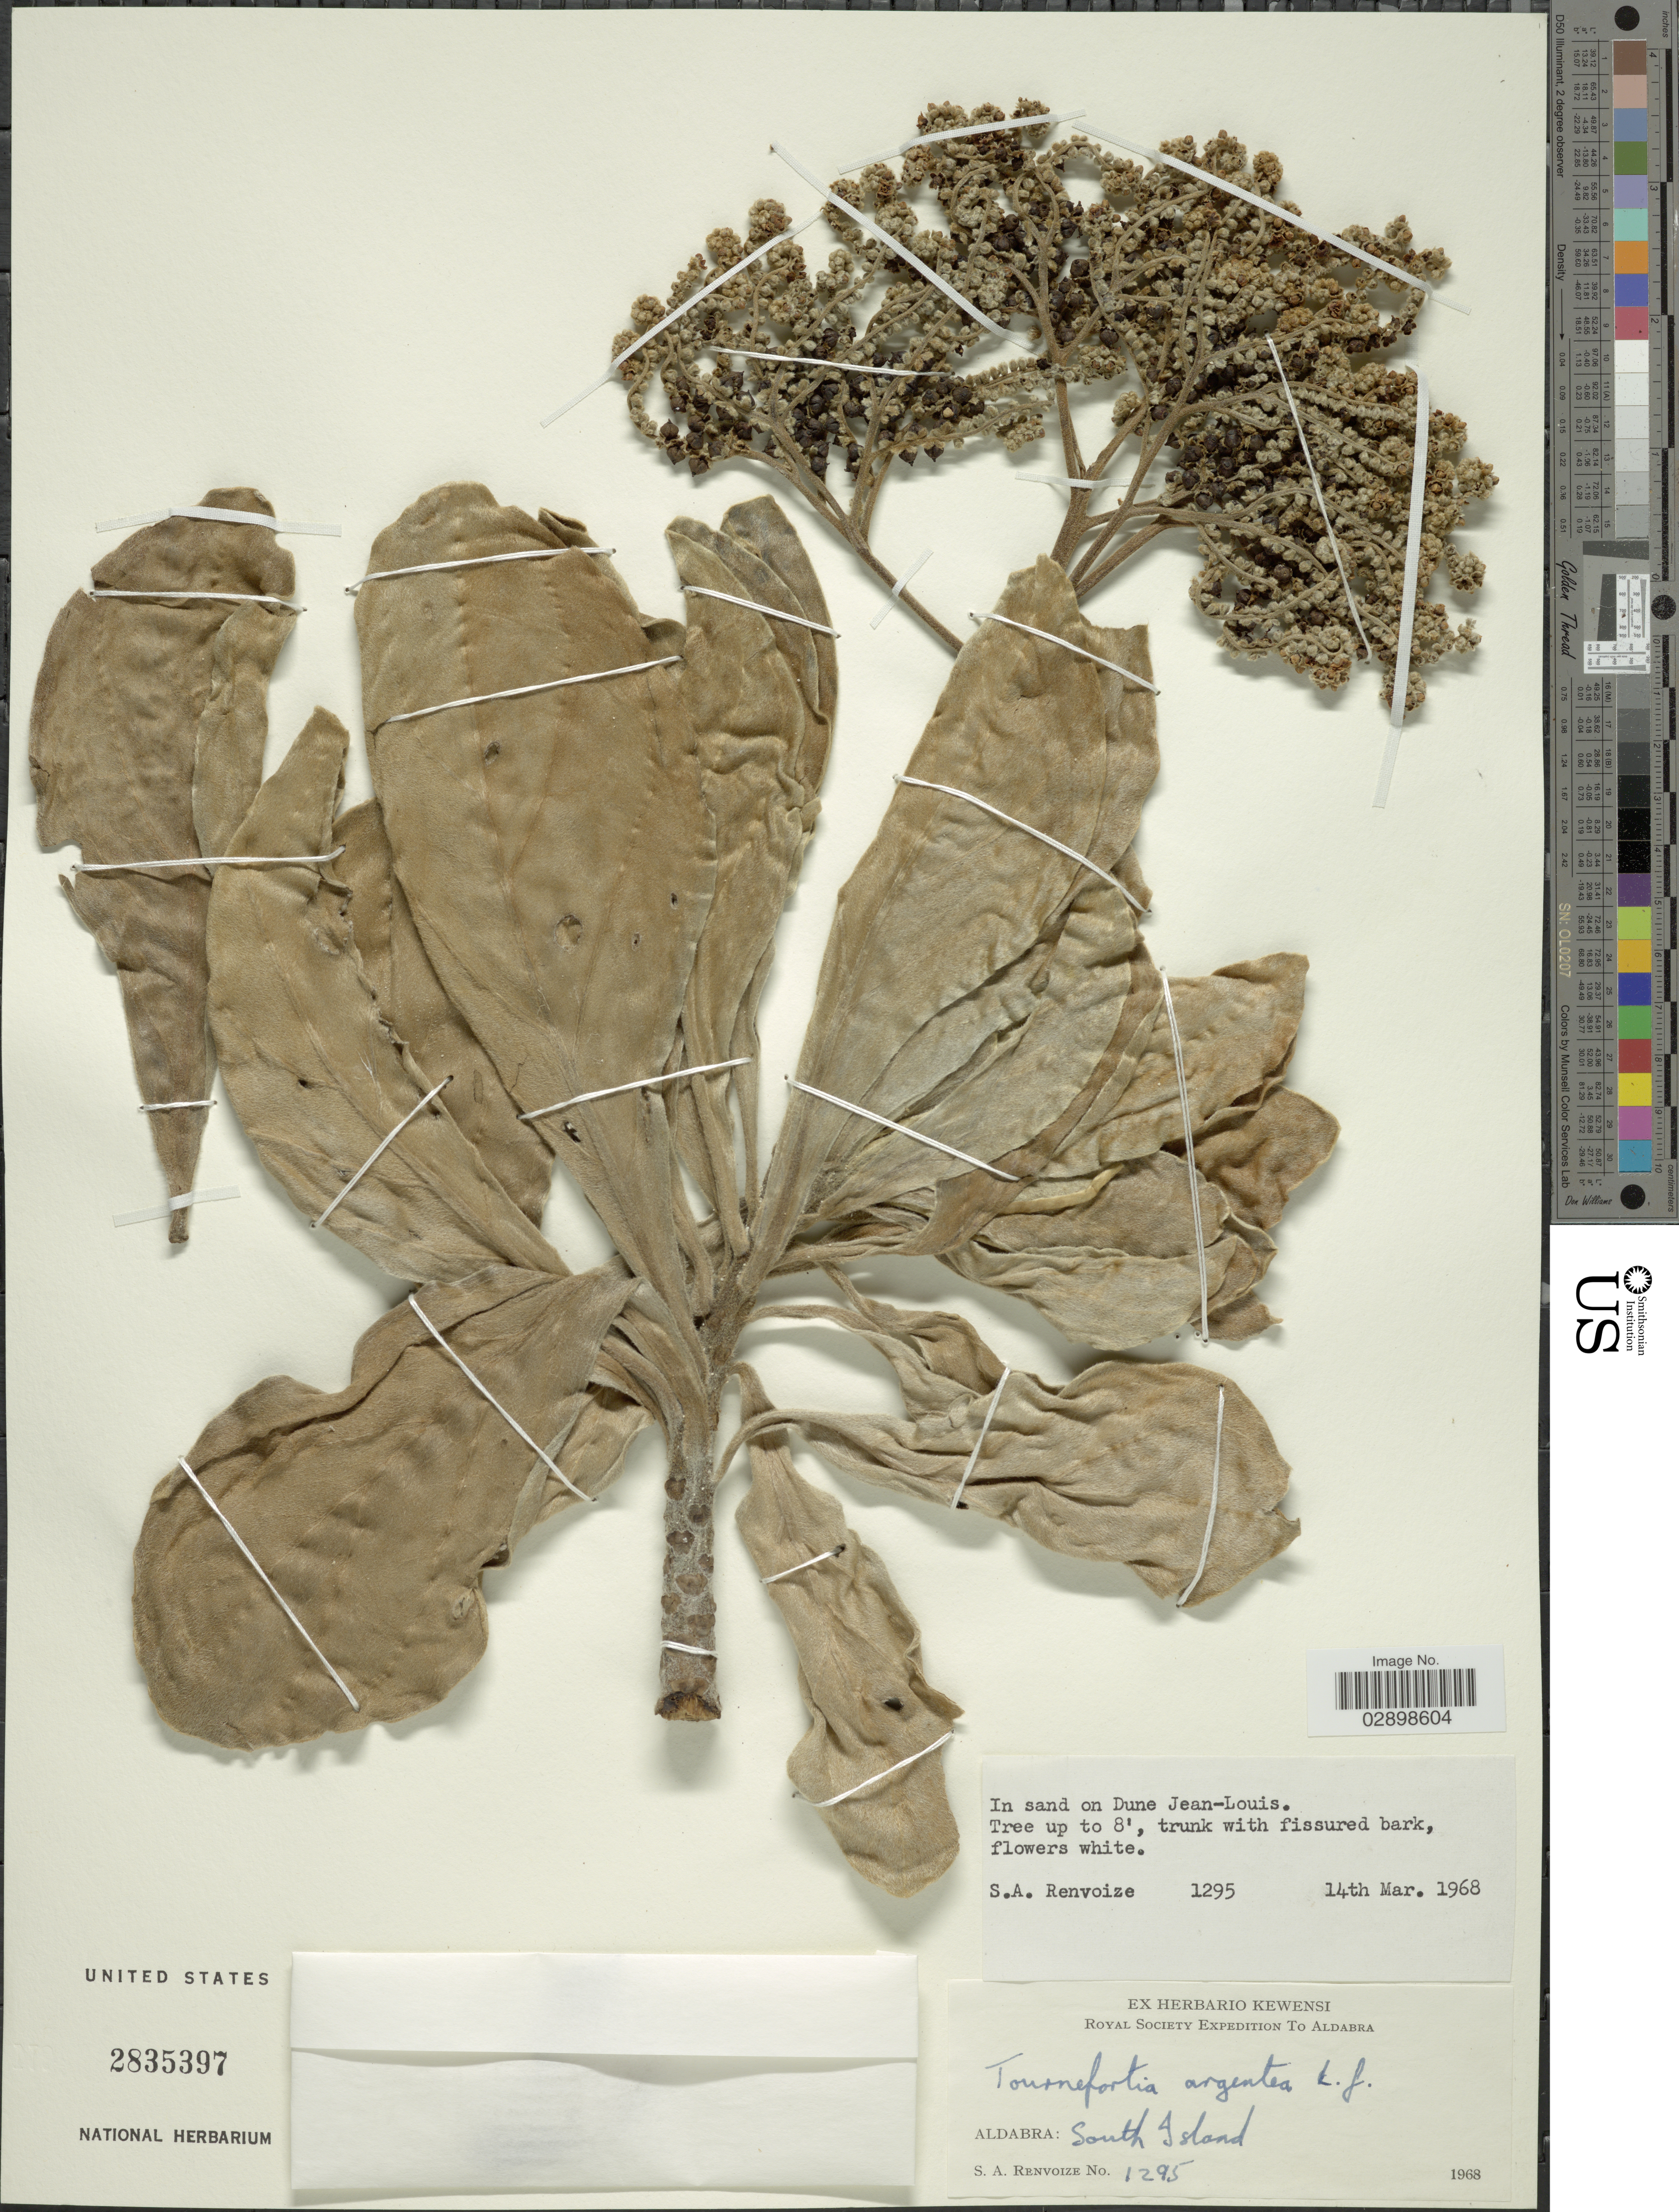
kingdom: Plantae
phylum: Tracheophyta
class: Magnoliopsida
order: Boraginales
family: Heliotropiaceae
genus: Tournefortia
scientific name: Tournefortia argentea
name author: L. f.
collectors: S. A. Renvoize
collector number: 1295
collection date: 1968-03-14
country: Seychelles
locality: Aldabra: South Island.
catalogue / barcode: US 2835397